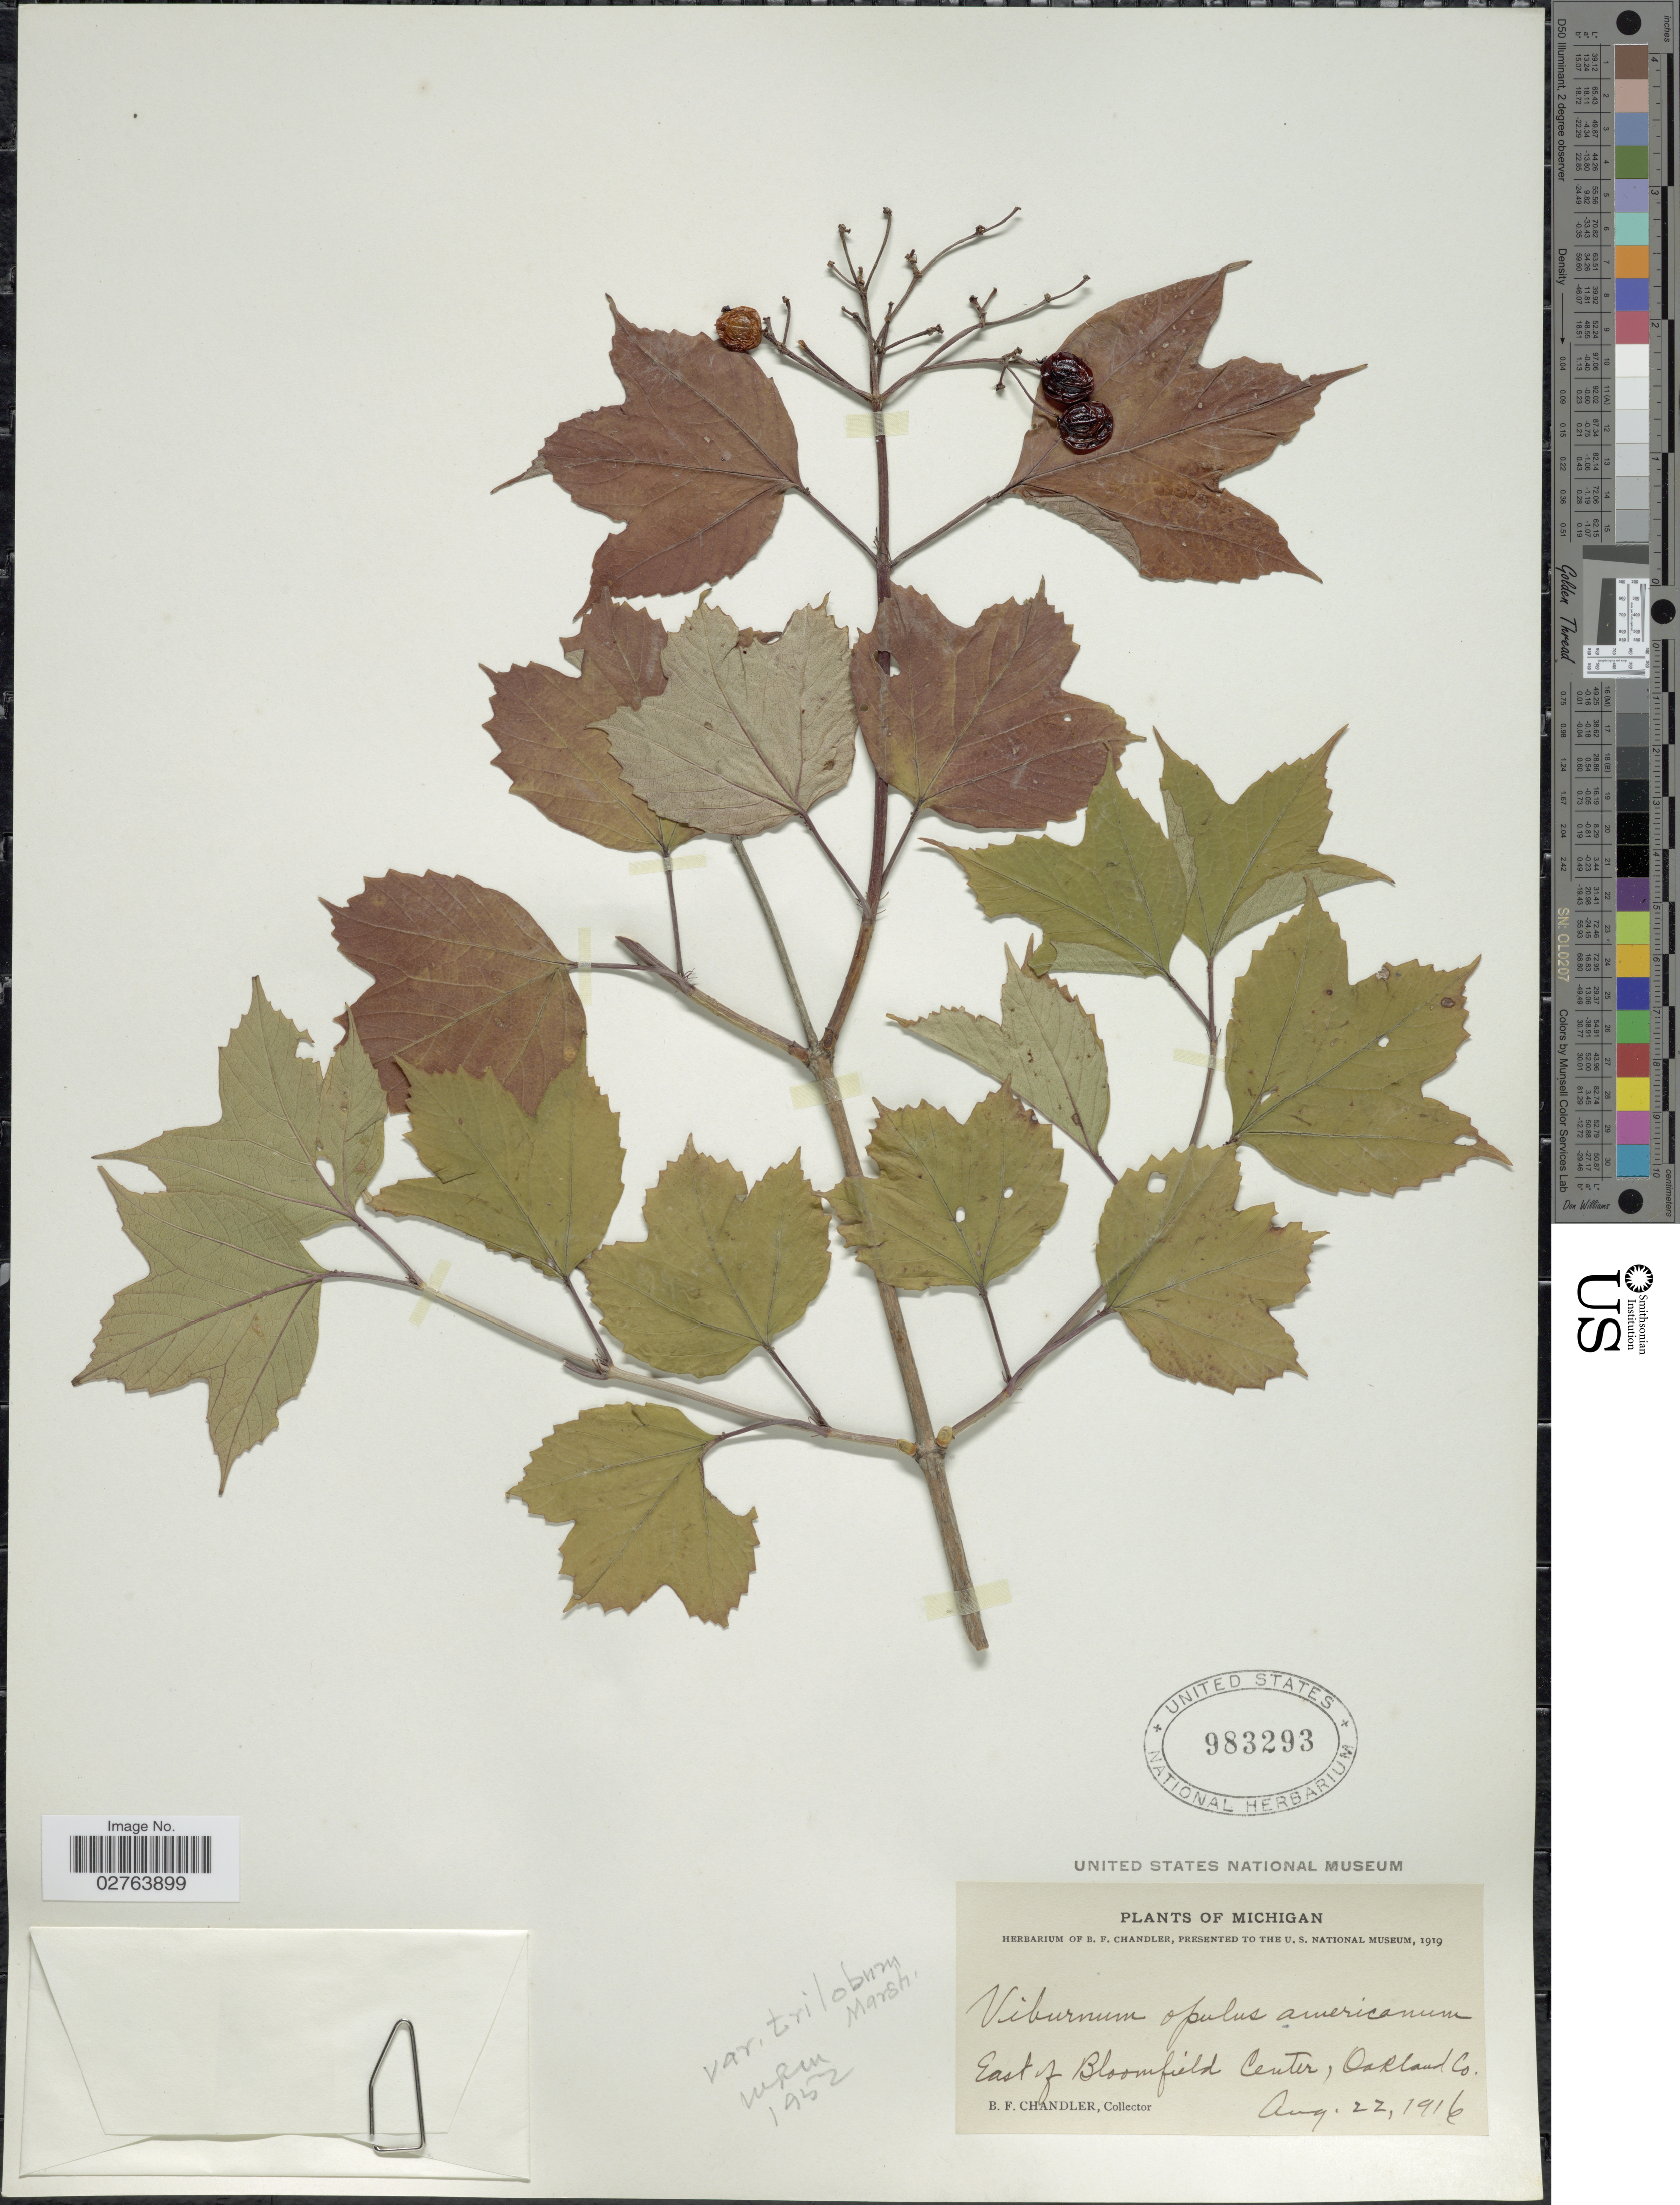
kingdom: Plantae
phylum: Tracheophyta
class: Magnoliopsida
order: Dipsacales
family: Viburnaceae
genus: Viburnum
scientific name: Viburnum opulus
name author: L.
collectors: B. F. Chandler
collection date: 1916-08-22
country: United States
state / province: Michigan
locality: East of Bloomfield Center, Oakland Co.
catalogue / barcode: US 983293